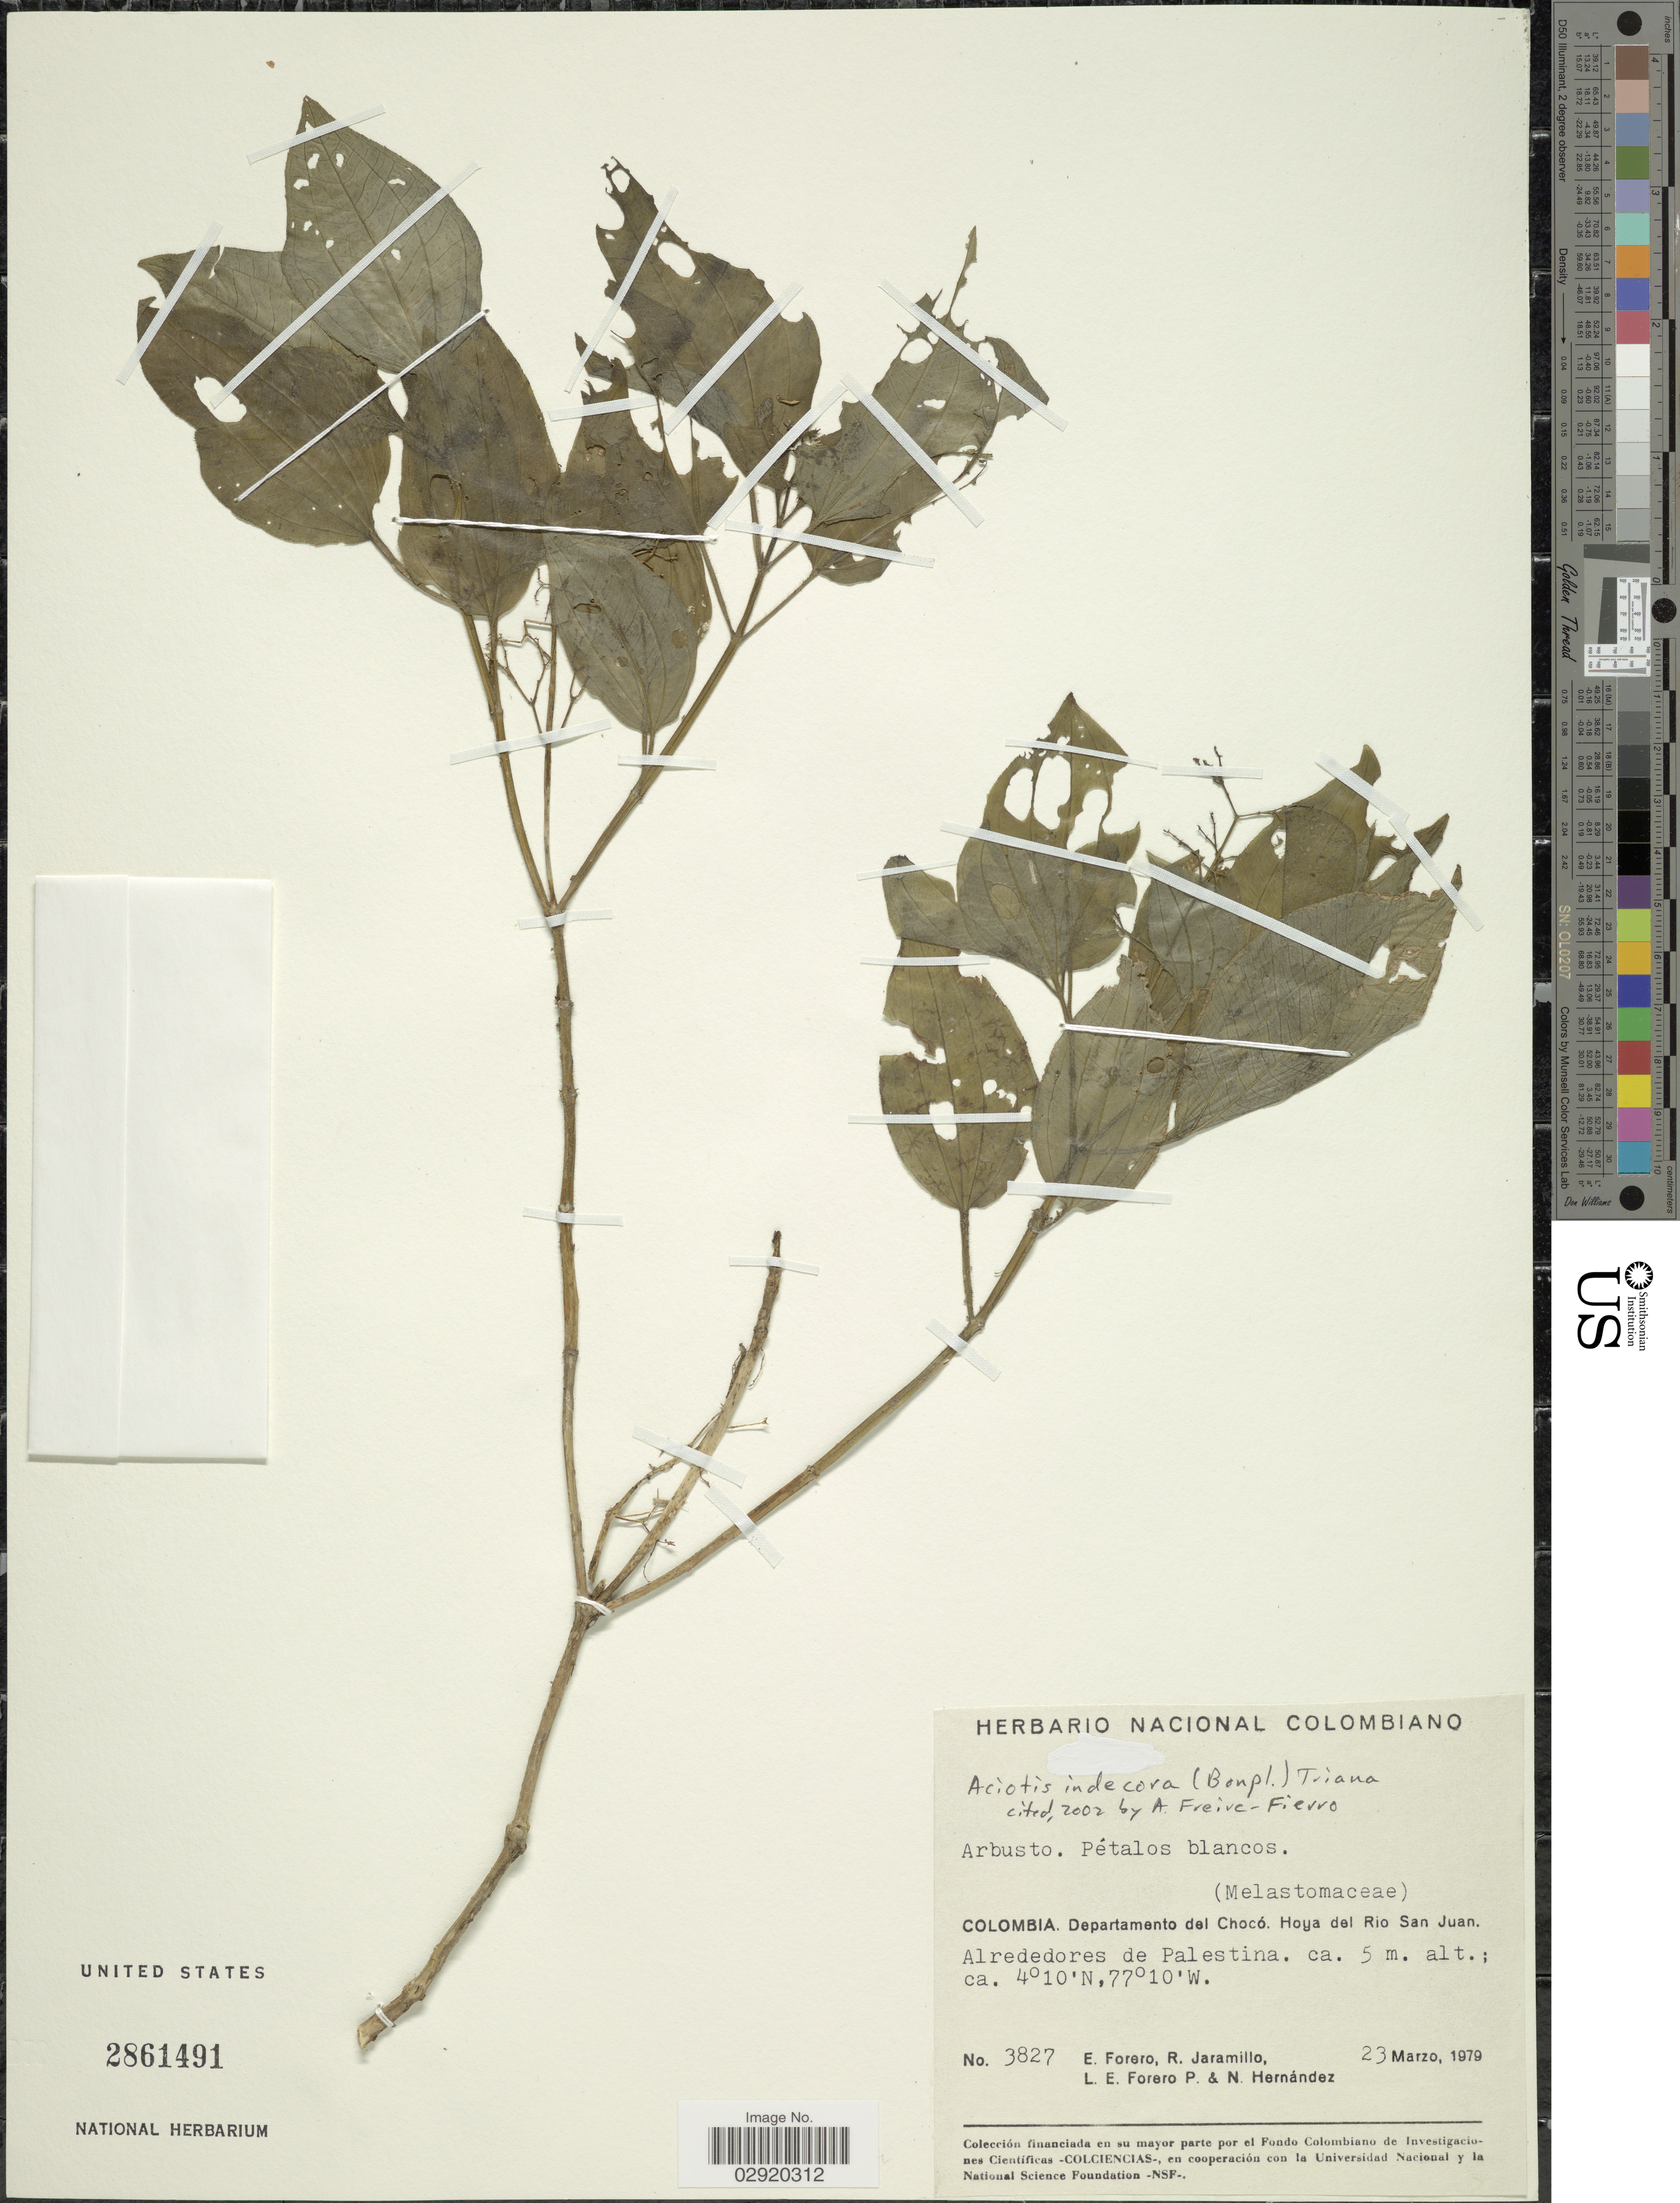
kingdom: Plantae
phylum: Tracheophyta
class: Magnoliopsida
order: Myrtales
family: Melastomataceae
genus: Aciotis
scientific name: Aciotis indecora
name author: (Bonpl.) Triana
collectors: E. Forero, R. Jaramillo, L. E. Forero & N. Hernandez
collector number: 3827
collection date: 1979-03-23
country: Colombia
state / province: Chocó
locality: Departamento del Chocó. Hoya del Rio San Juan. Alrededores de Palestina.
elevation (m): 5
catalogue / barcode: US 2861491